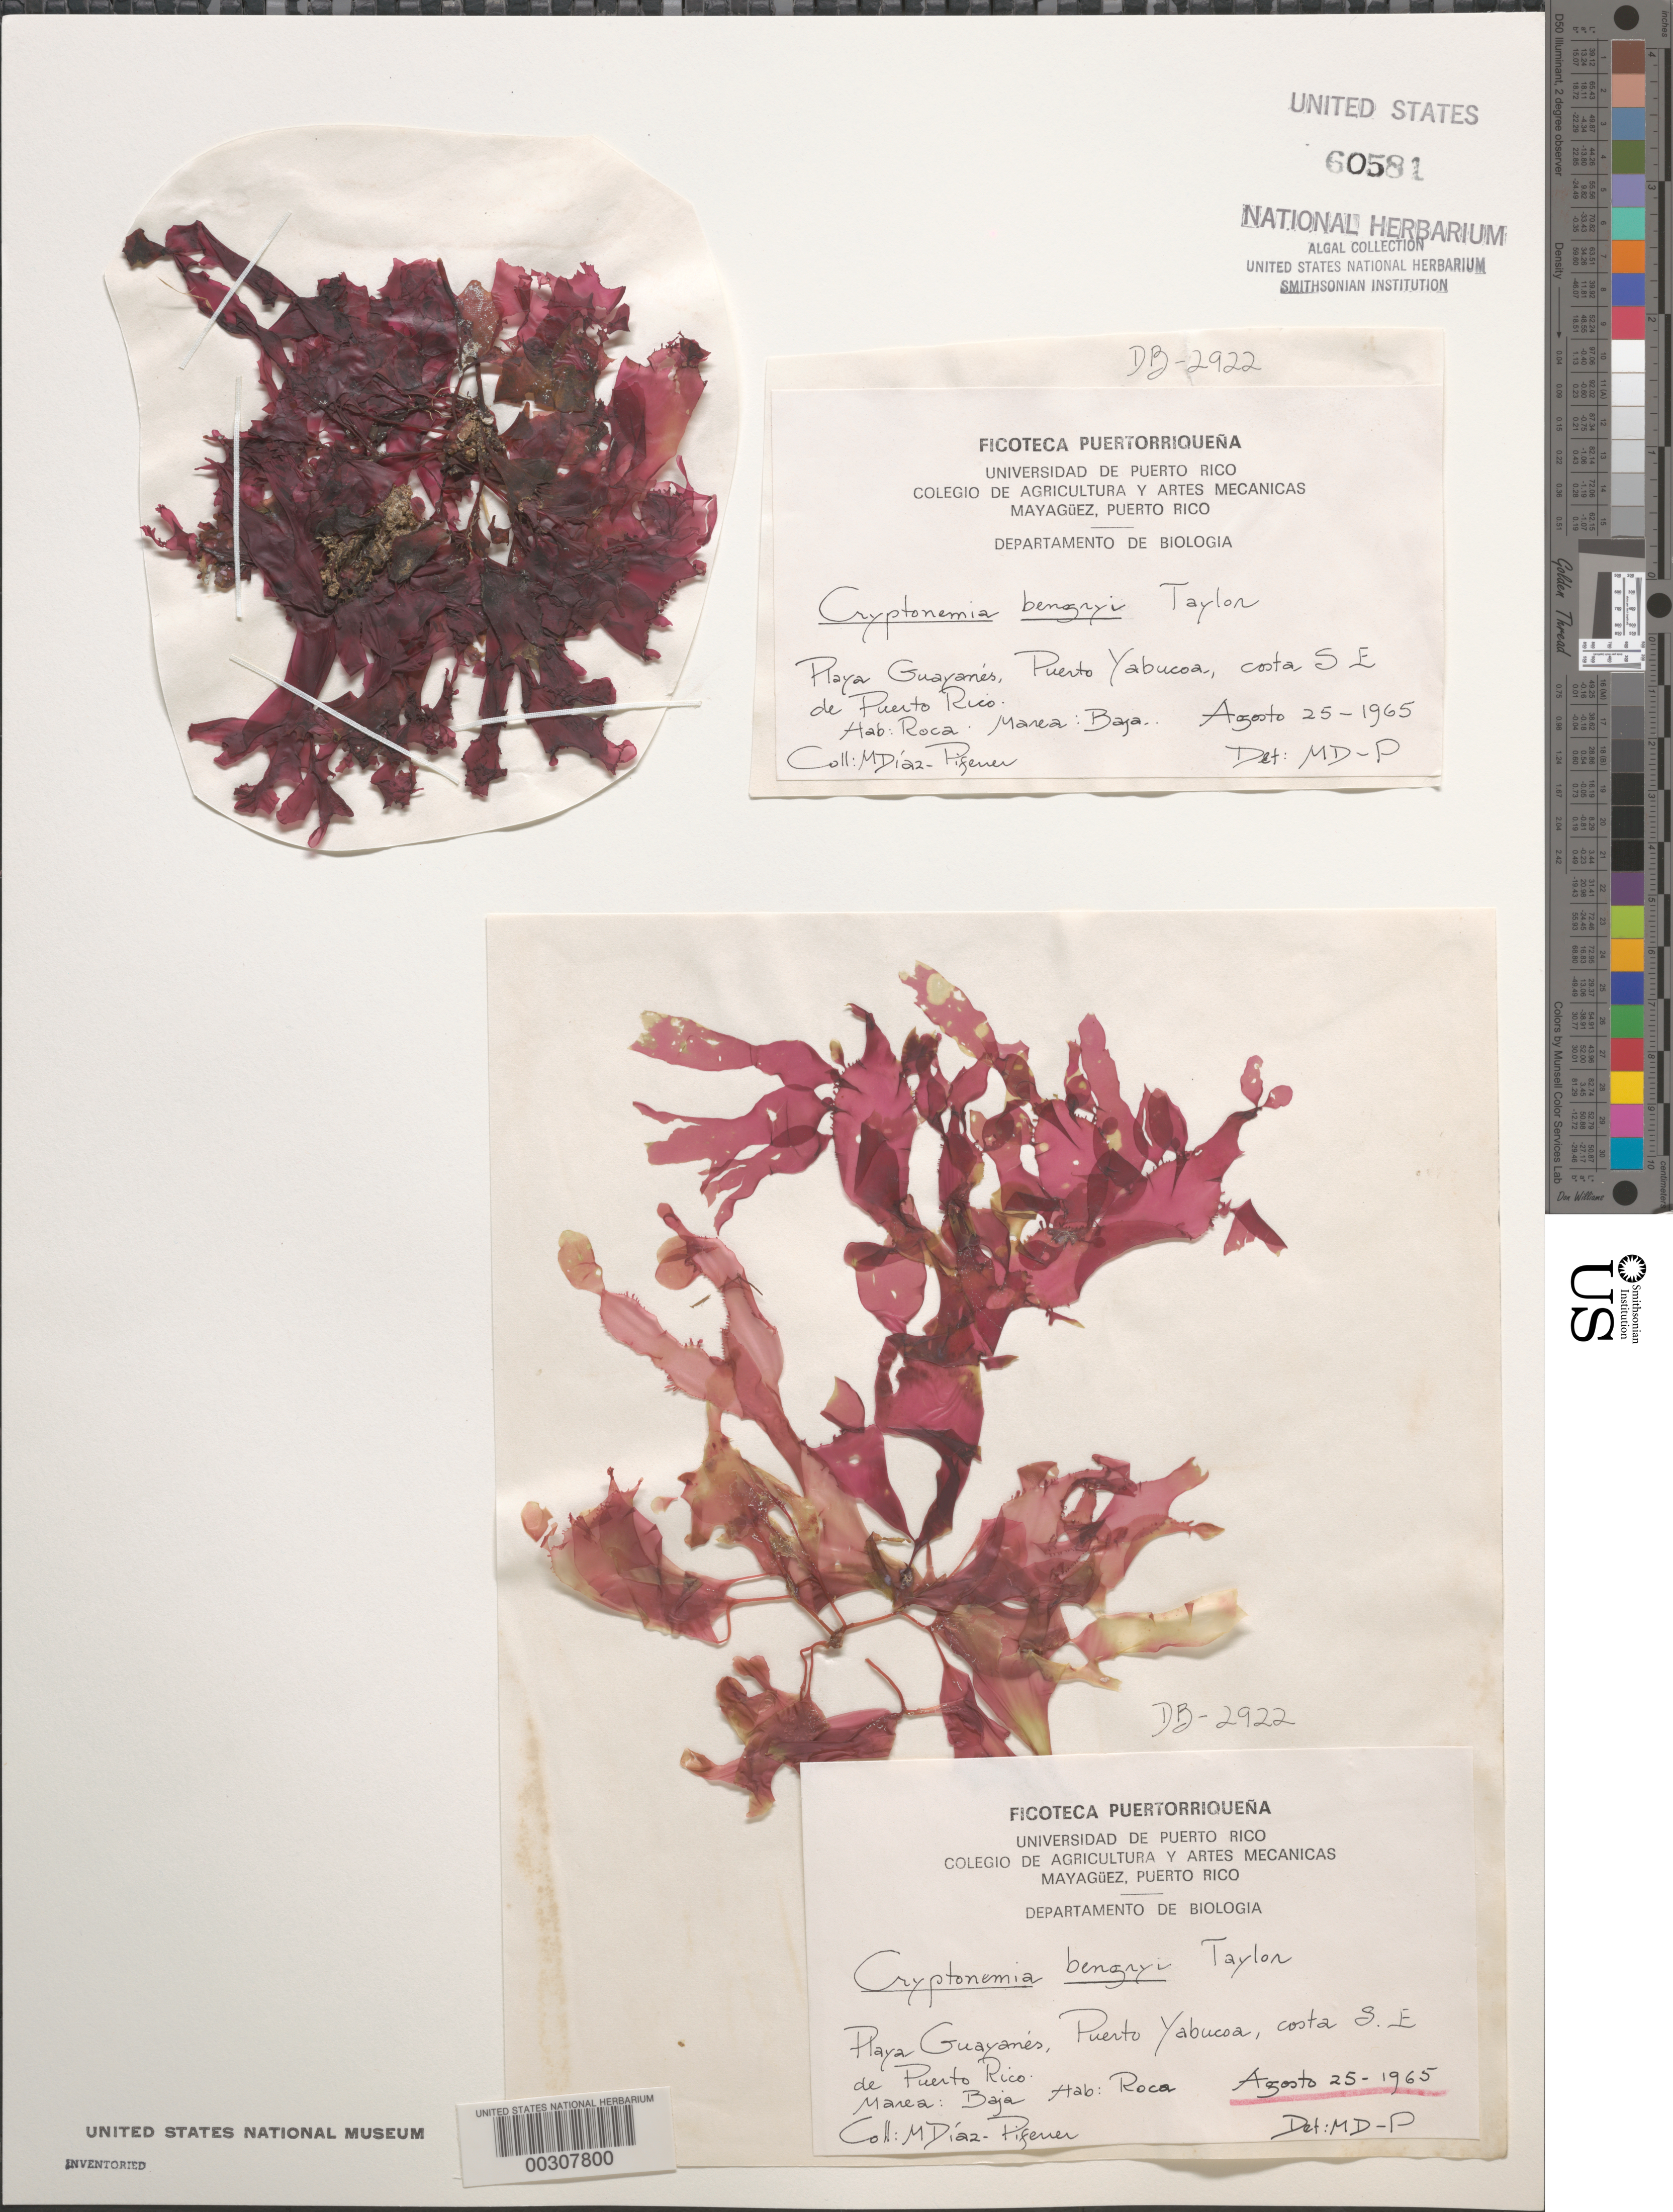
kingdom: Plantae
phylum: Rhodophyta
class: Florideophyceae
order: Halymeniales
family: Halymeniaceae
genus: Cryptonemia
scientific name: Cryptonemia bengryi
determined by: Diaz-Piferrer, M.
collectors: M. Diaz-Piferrer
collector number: Db-2922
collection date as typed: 25 Aug 1965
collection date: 1965-08-25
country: Puerto Rico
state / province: Yabucoa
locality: Playa Guayanes, Puerto Yabucoa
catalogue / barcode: US 60581